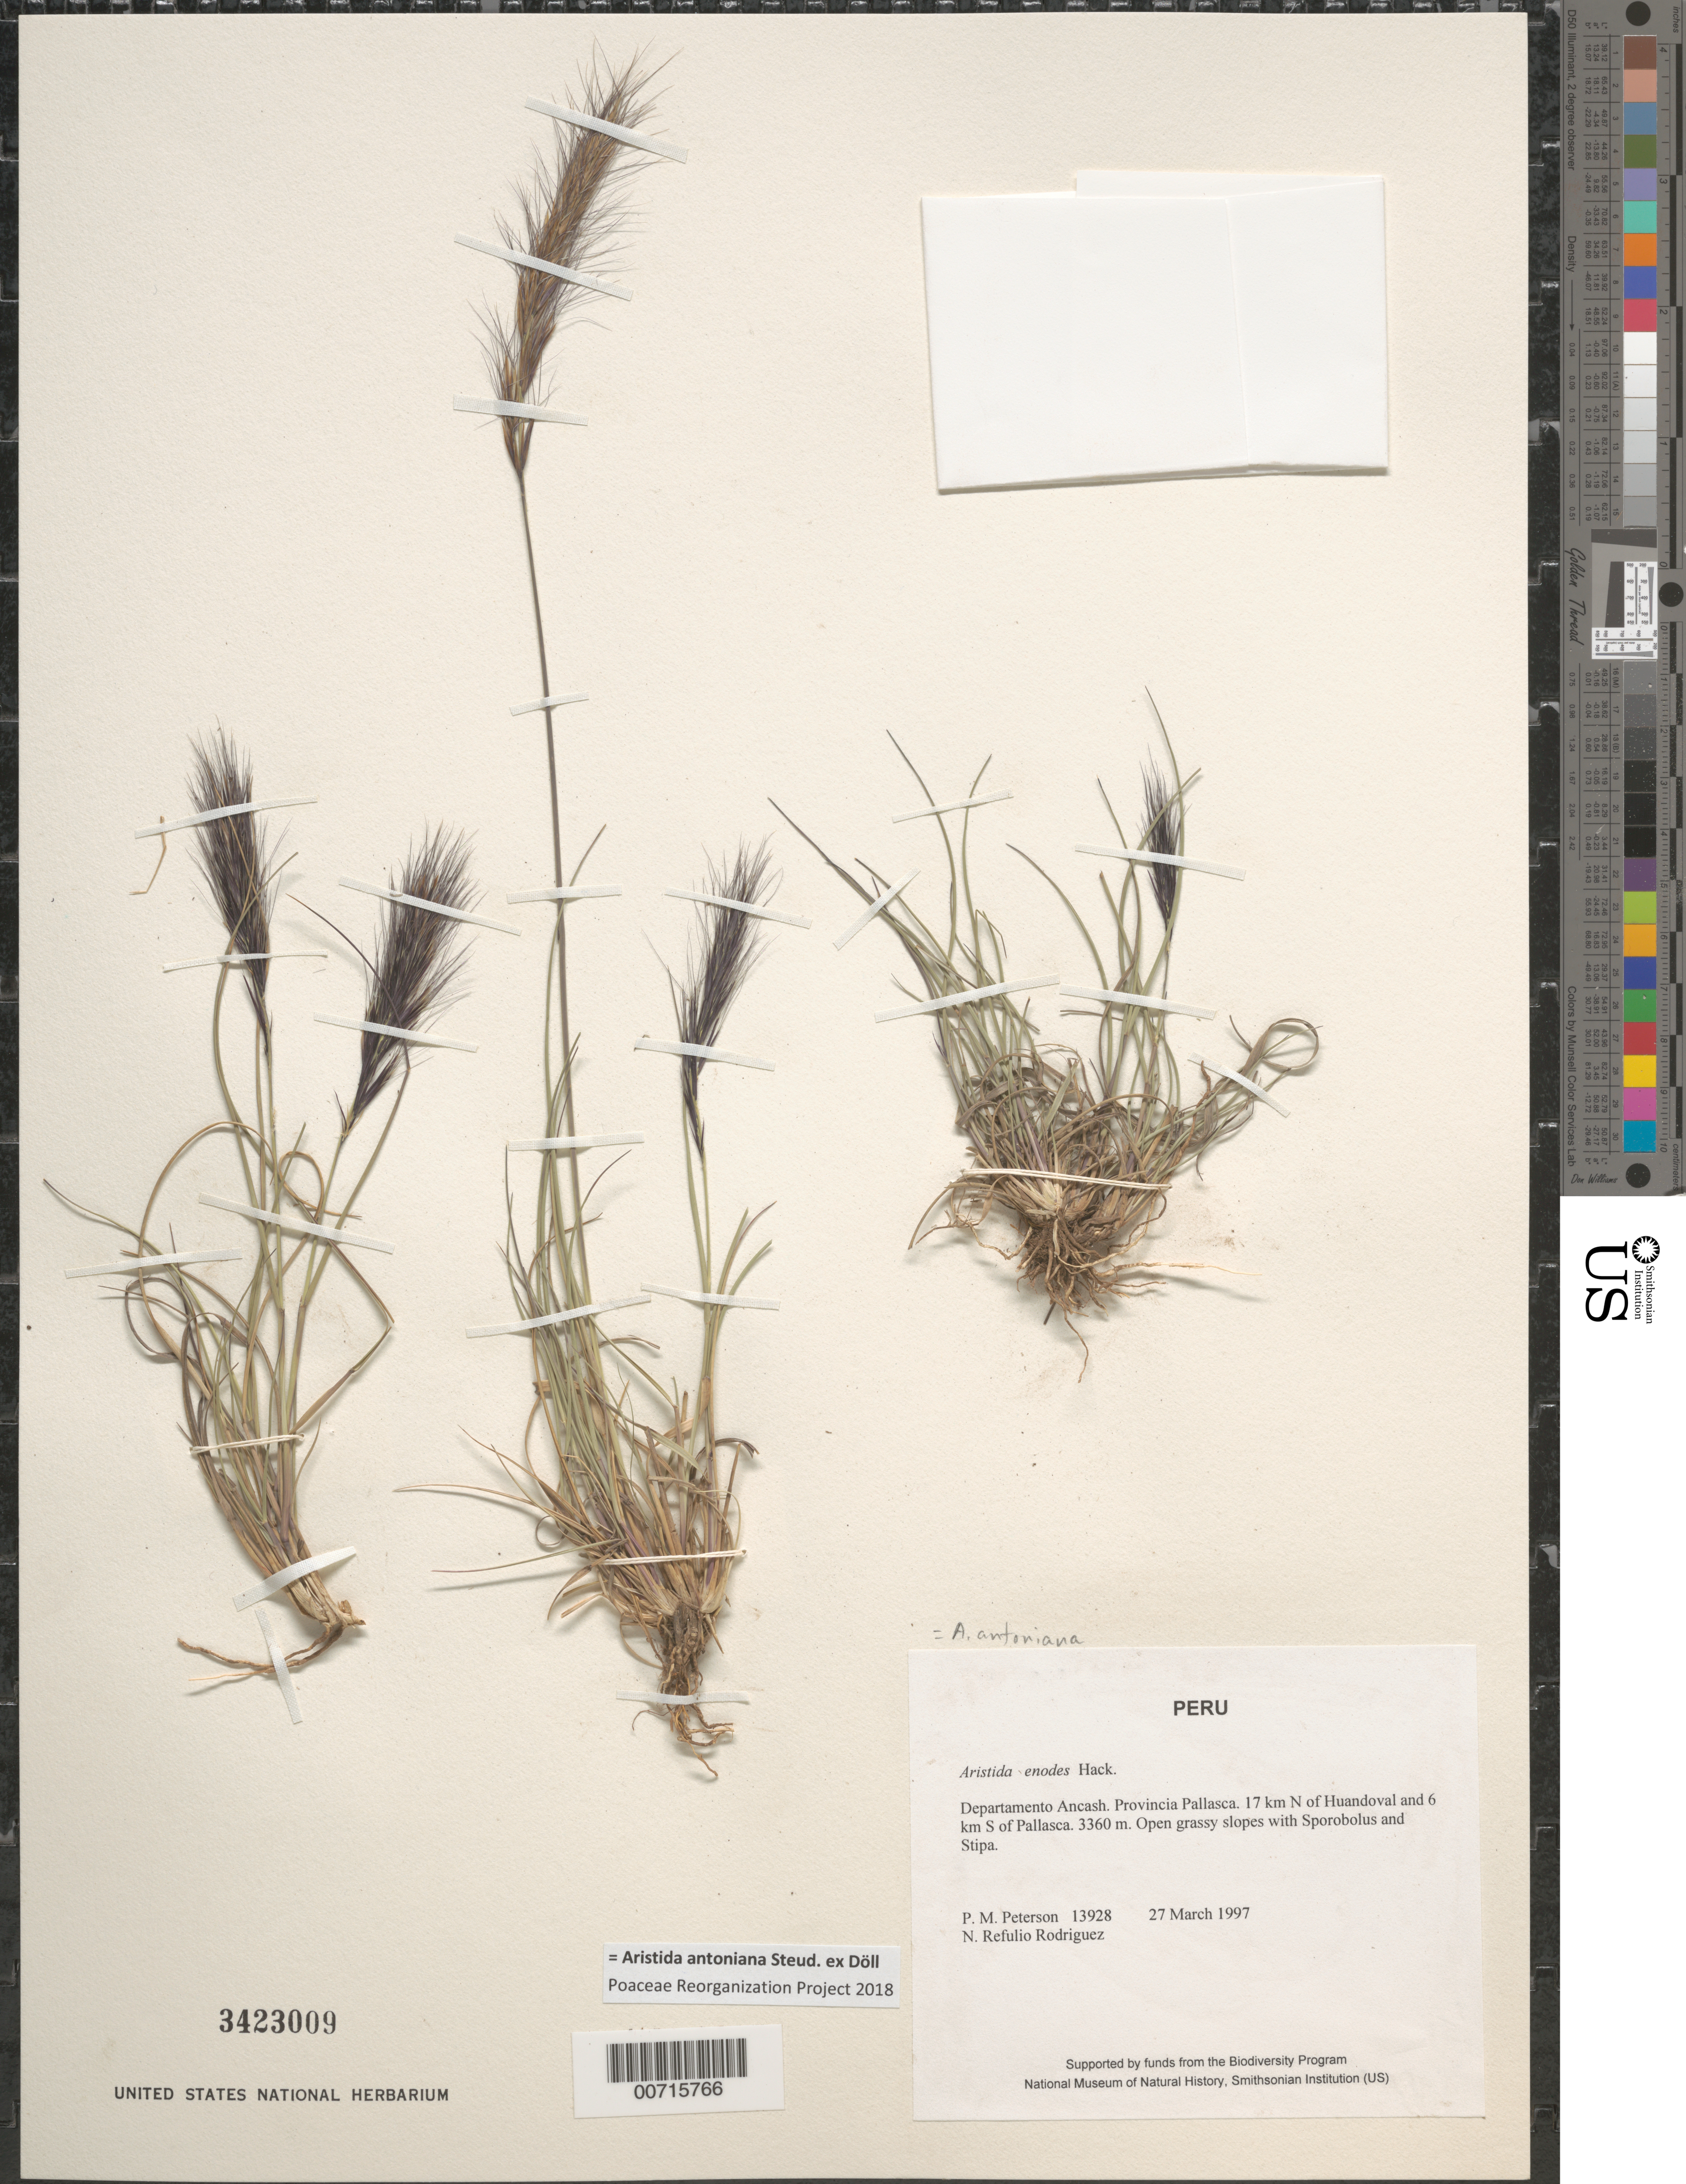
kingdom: Plantae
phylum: Tracheophyta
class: Liliopsida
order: Poales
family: Poaceae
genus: Aristida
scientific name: Aristida antoniana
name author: Steud. ex Henr.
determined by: Poaceae Reorganization Project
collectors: P. M. Peterson & N. Refulio-Rodríguez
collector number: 13928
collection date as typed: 27 Mar 1997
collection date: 1997-03-27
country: Peru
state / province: Ancash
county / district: Pallasca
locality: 17 km N of Huandoval and 6 km S of Pallasca.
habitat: Open grassy slopes with Sporobolus and Stipa.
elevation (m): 3360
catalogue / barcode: US 3423009